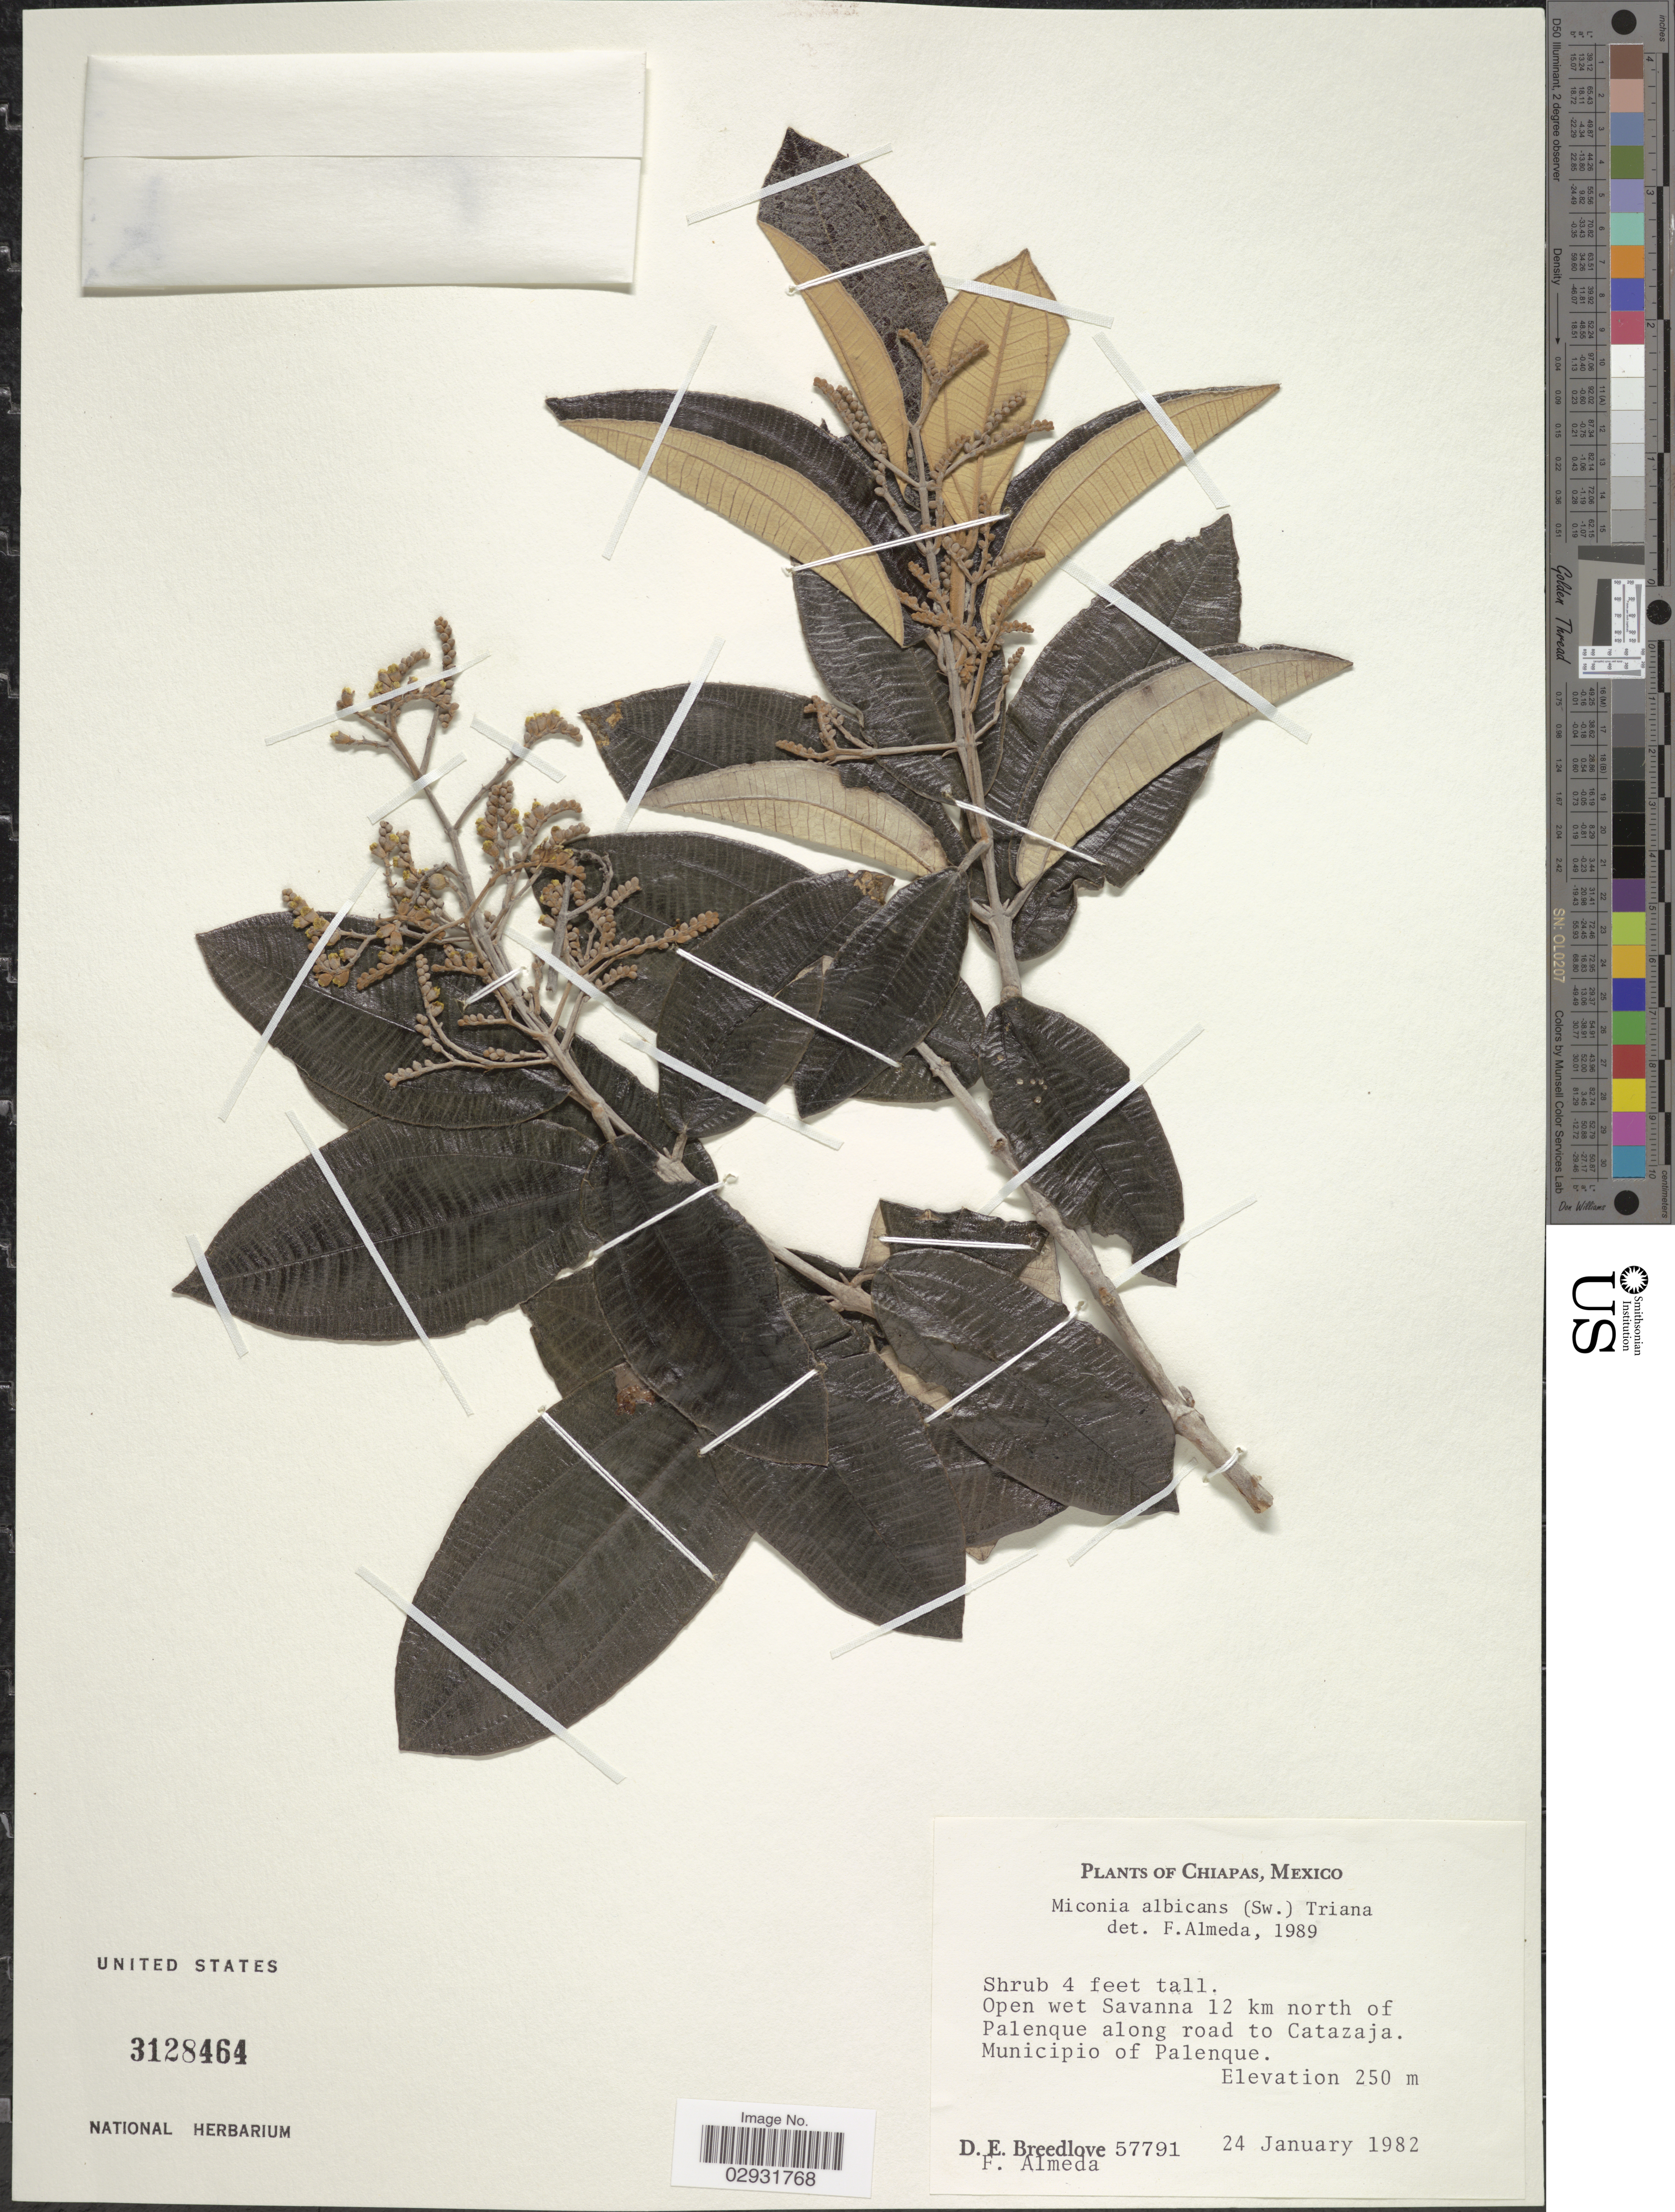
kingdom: Plantae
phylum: Tracheophyta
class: Magnoliopsida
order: Myrtales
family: Melastomataceae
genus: Miconia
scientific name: Miconia albicans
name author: (Sw.) Steud.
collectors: D. E. Breedlove & F. Almeda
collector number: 57791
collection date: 1982-01-24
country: Mexico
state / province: Chiapas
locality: Open wet Savanna 12 km north of Palenque along road to Catazaja. Municipio of Palenque.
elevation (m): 250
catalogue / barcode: US 3128464